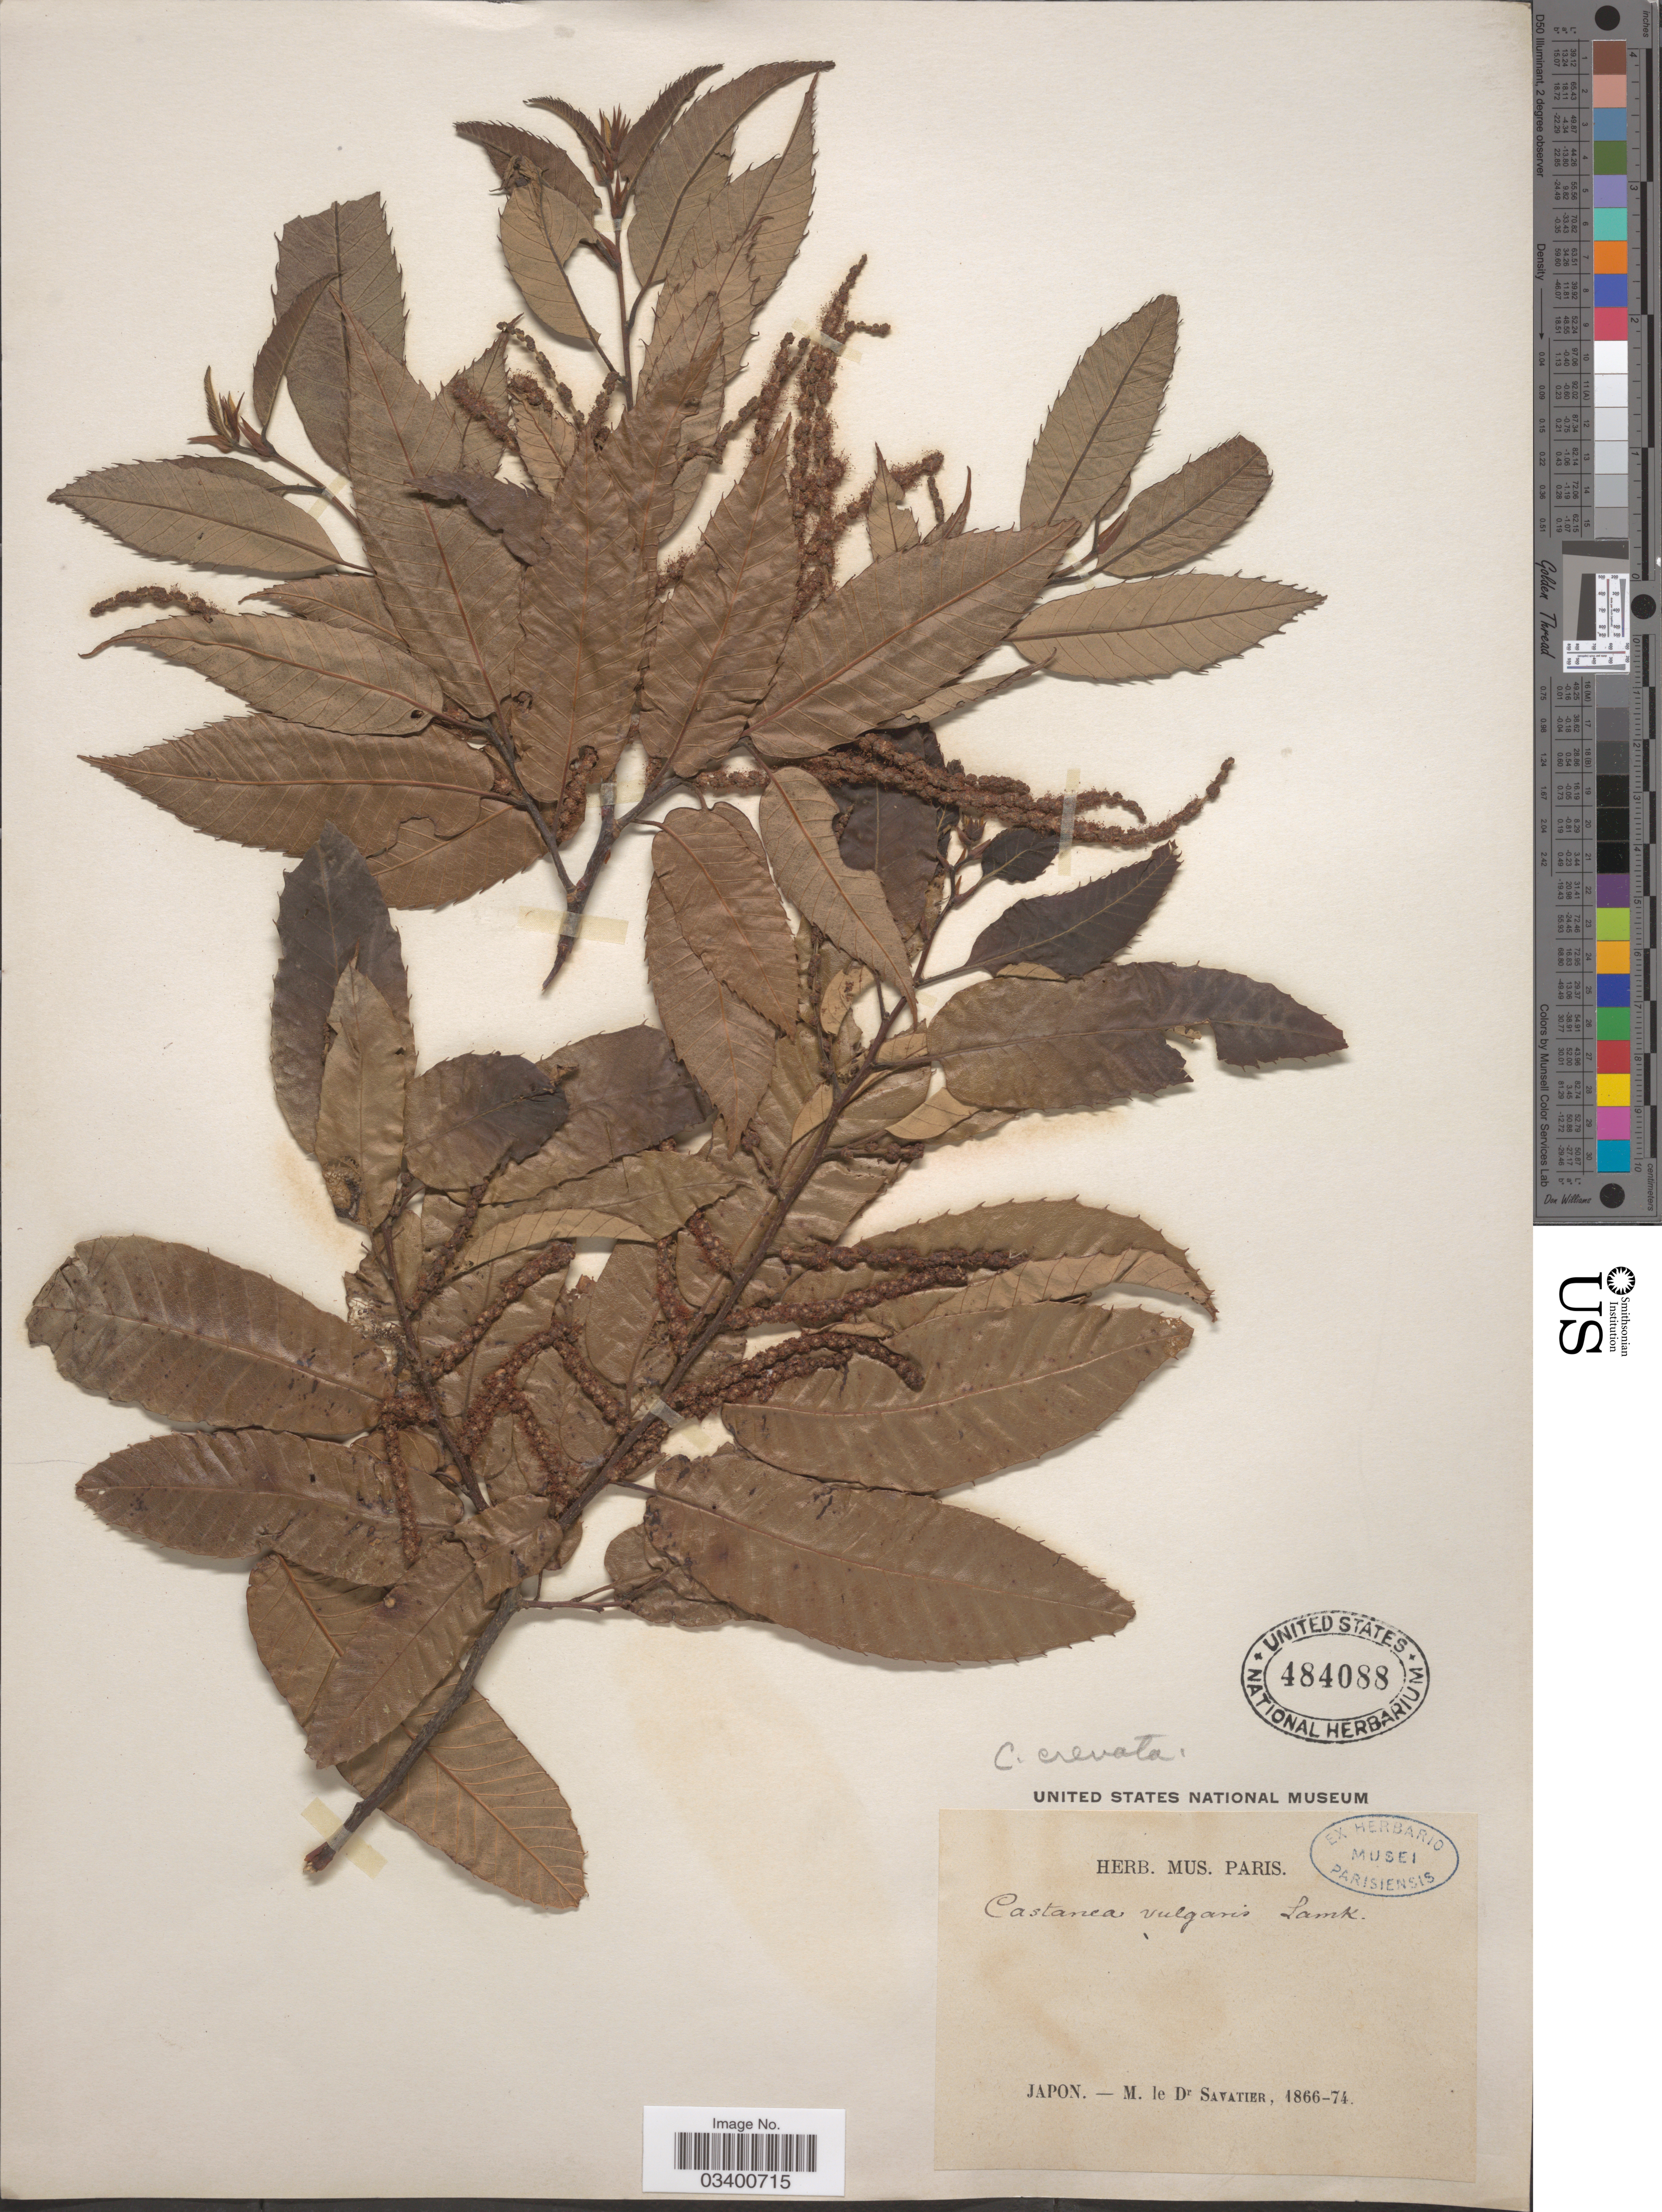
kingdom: Plantae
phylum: Tracheophyta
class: Magnoliopsida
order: Fagales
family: Fagaceae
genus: Castanea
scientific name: Castanea crenata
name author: Siebold & Zucc.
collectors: M. Savatier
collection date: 1866/1874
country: Japan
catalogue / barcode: US 484088